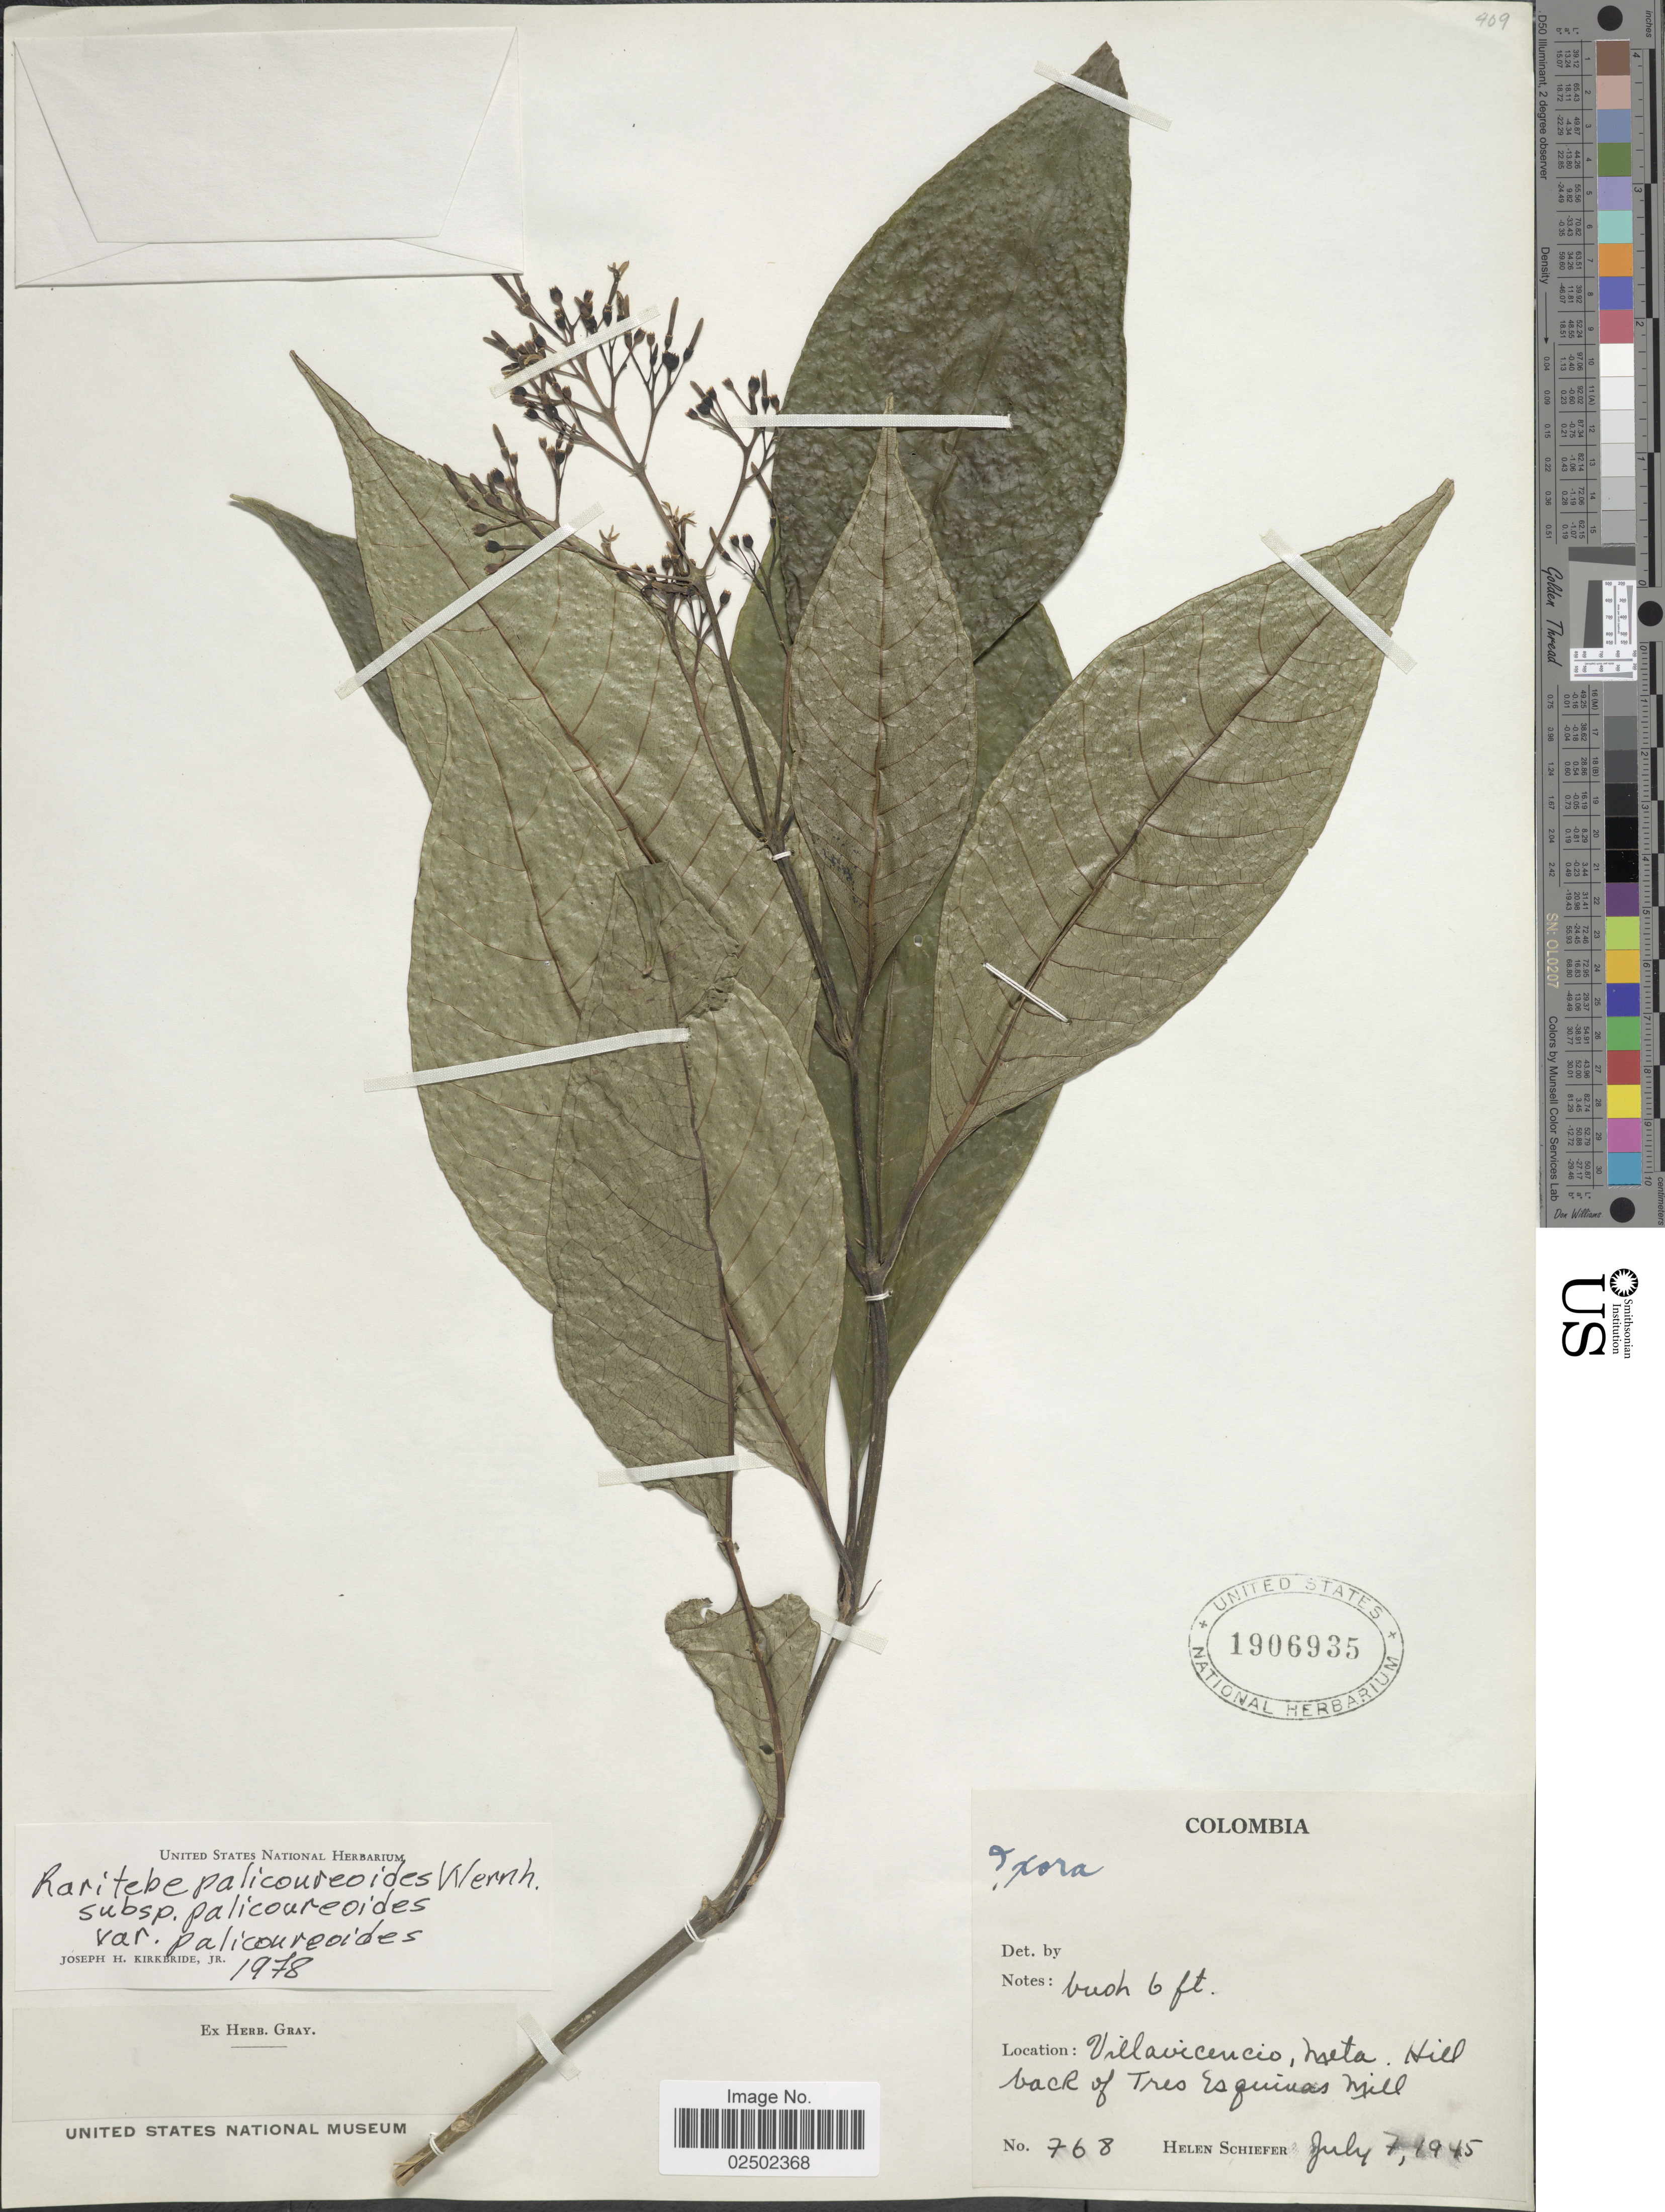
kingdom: Plantae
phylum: Tracheophyta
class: Magnoliopsida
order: Gentianales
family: Rubiaceae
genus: Raritebe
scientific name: Raritebe palicoureoides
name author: Wernham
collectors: H. Schiefer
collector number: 768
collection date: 1945-07-07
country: Colombia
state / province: Meta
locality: Villavicencio, Hill back of Tres Esquinas Mill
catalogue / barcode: US 1906935